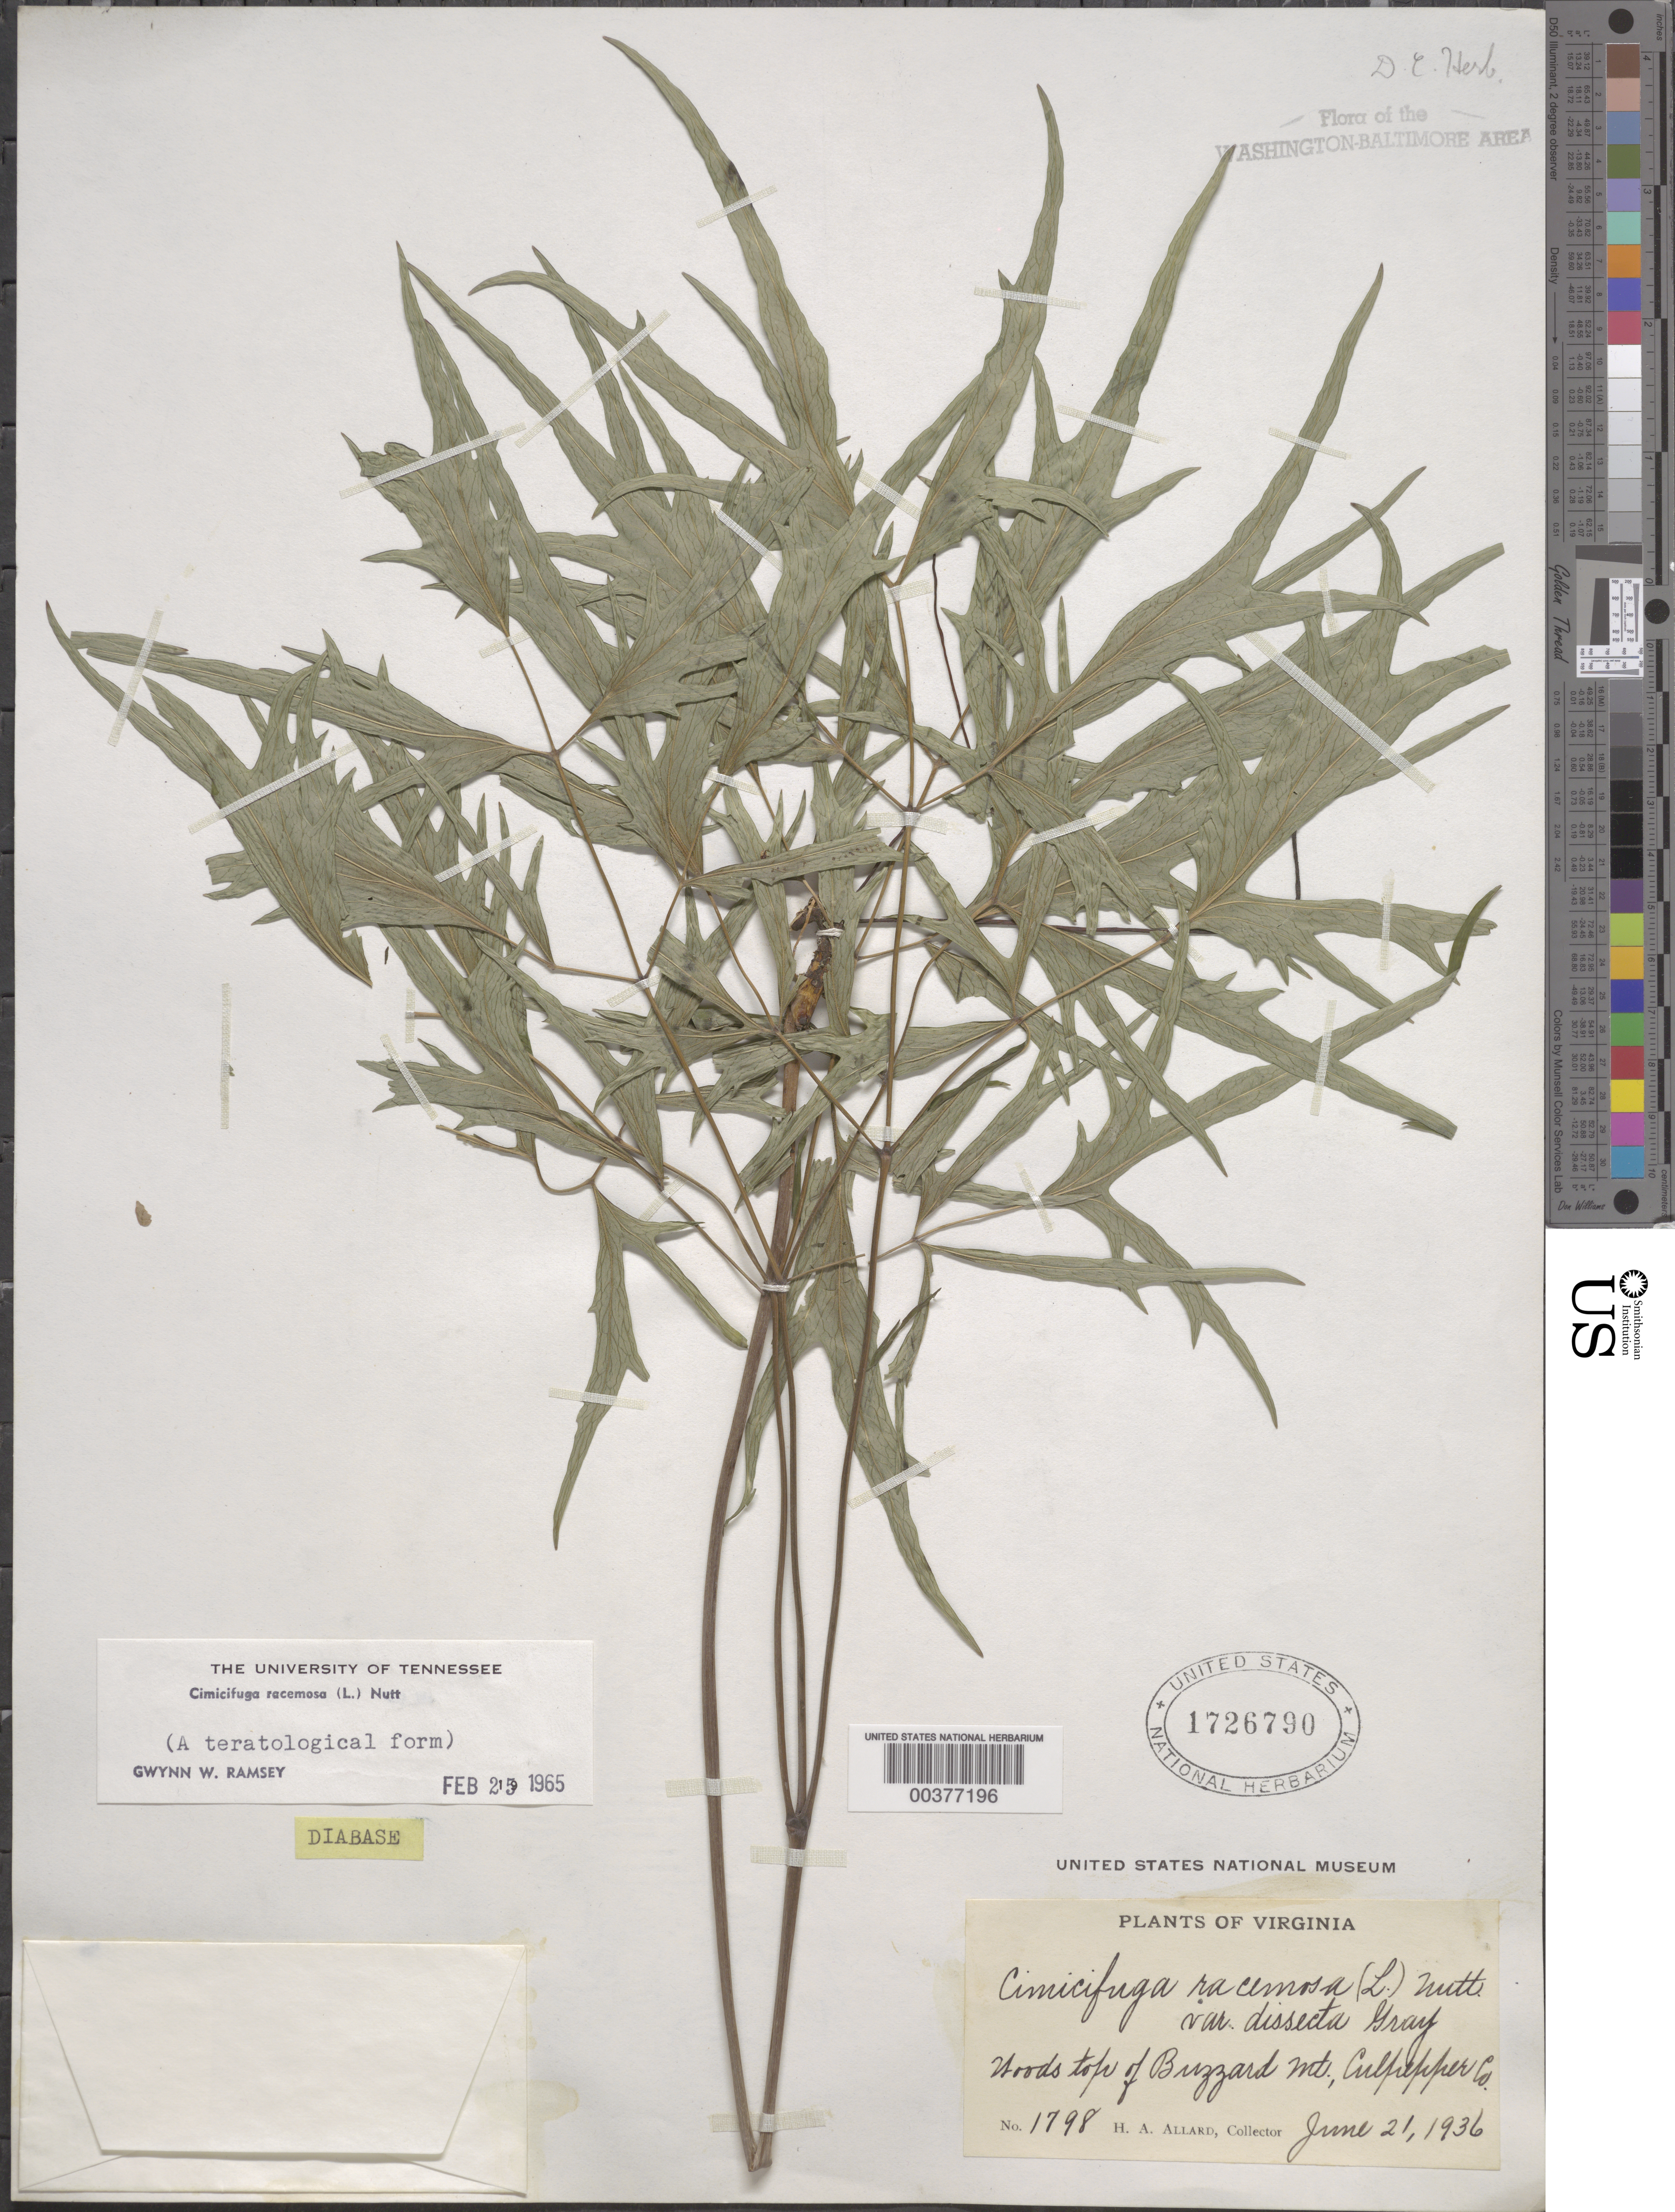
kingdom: Plantae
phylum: Tracheophyta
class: Magnoliopsida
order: Ranunculales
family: Ranunculaceae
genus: Actaea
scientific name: Actaea racemosa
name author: L.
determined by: Strong, M. T., (US), Smithsonian Institution - National Museum of Natural History (UNITED STATES)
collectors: H. A. Allard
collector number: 1798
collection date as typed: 21 Jun 1936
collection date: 1936-06-21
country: United States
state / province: Virginia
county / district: Culpeper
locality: Buzzard Mountain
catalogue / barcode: US 1726790